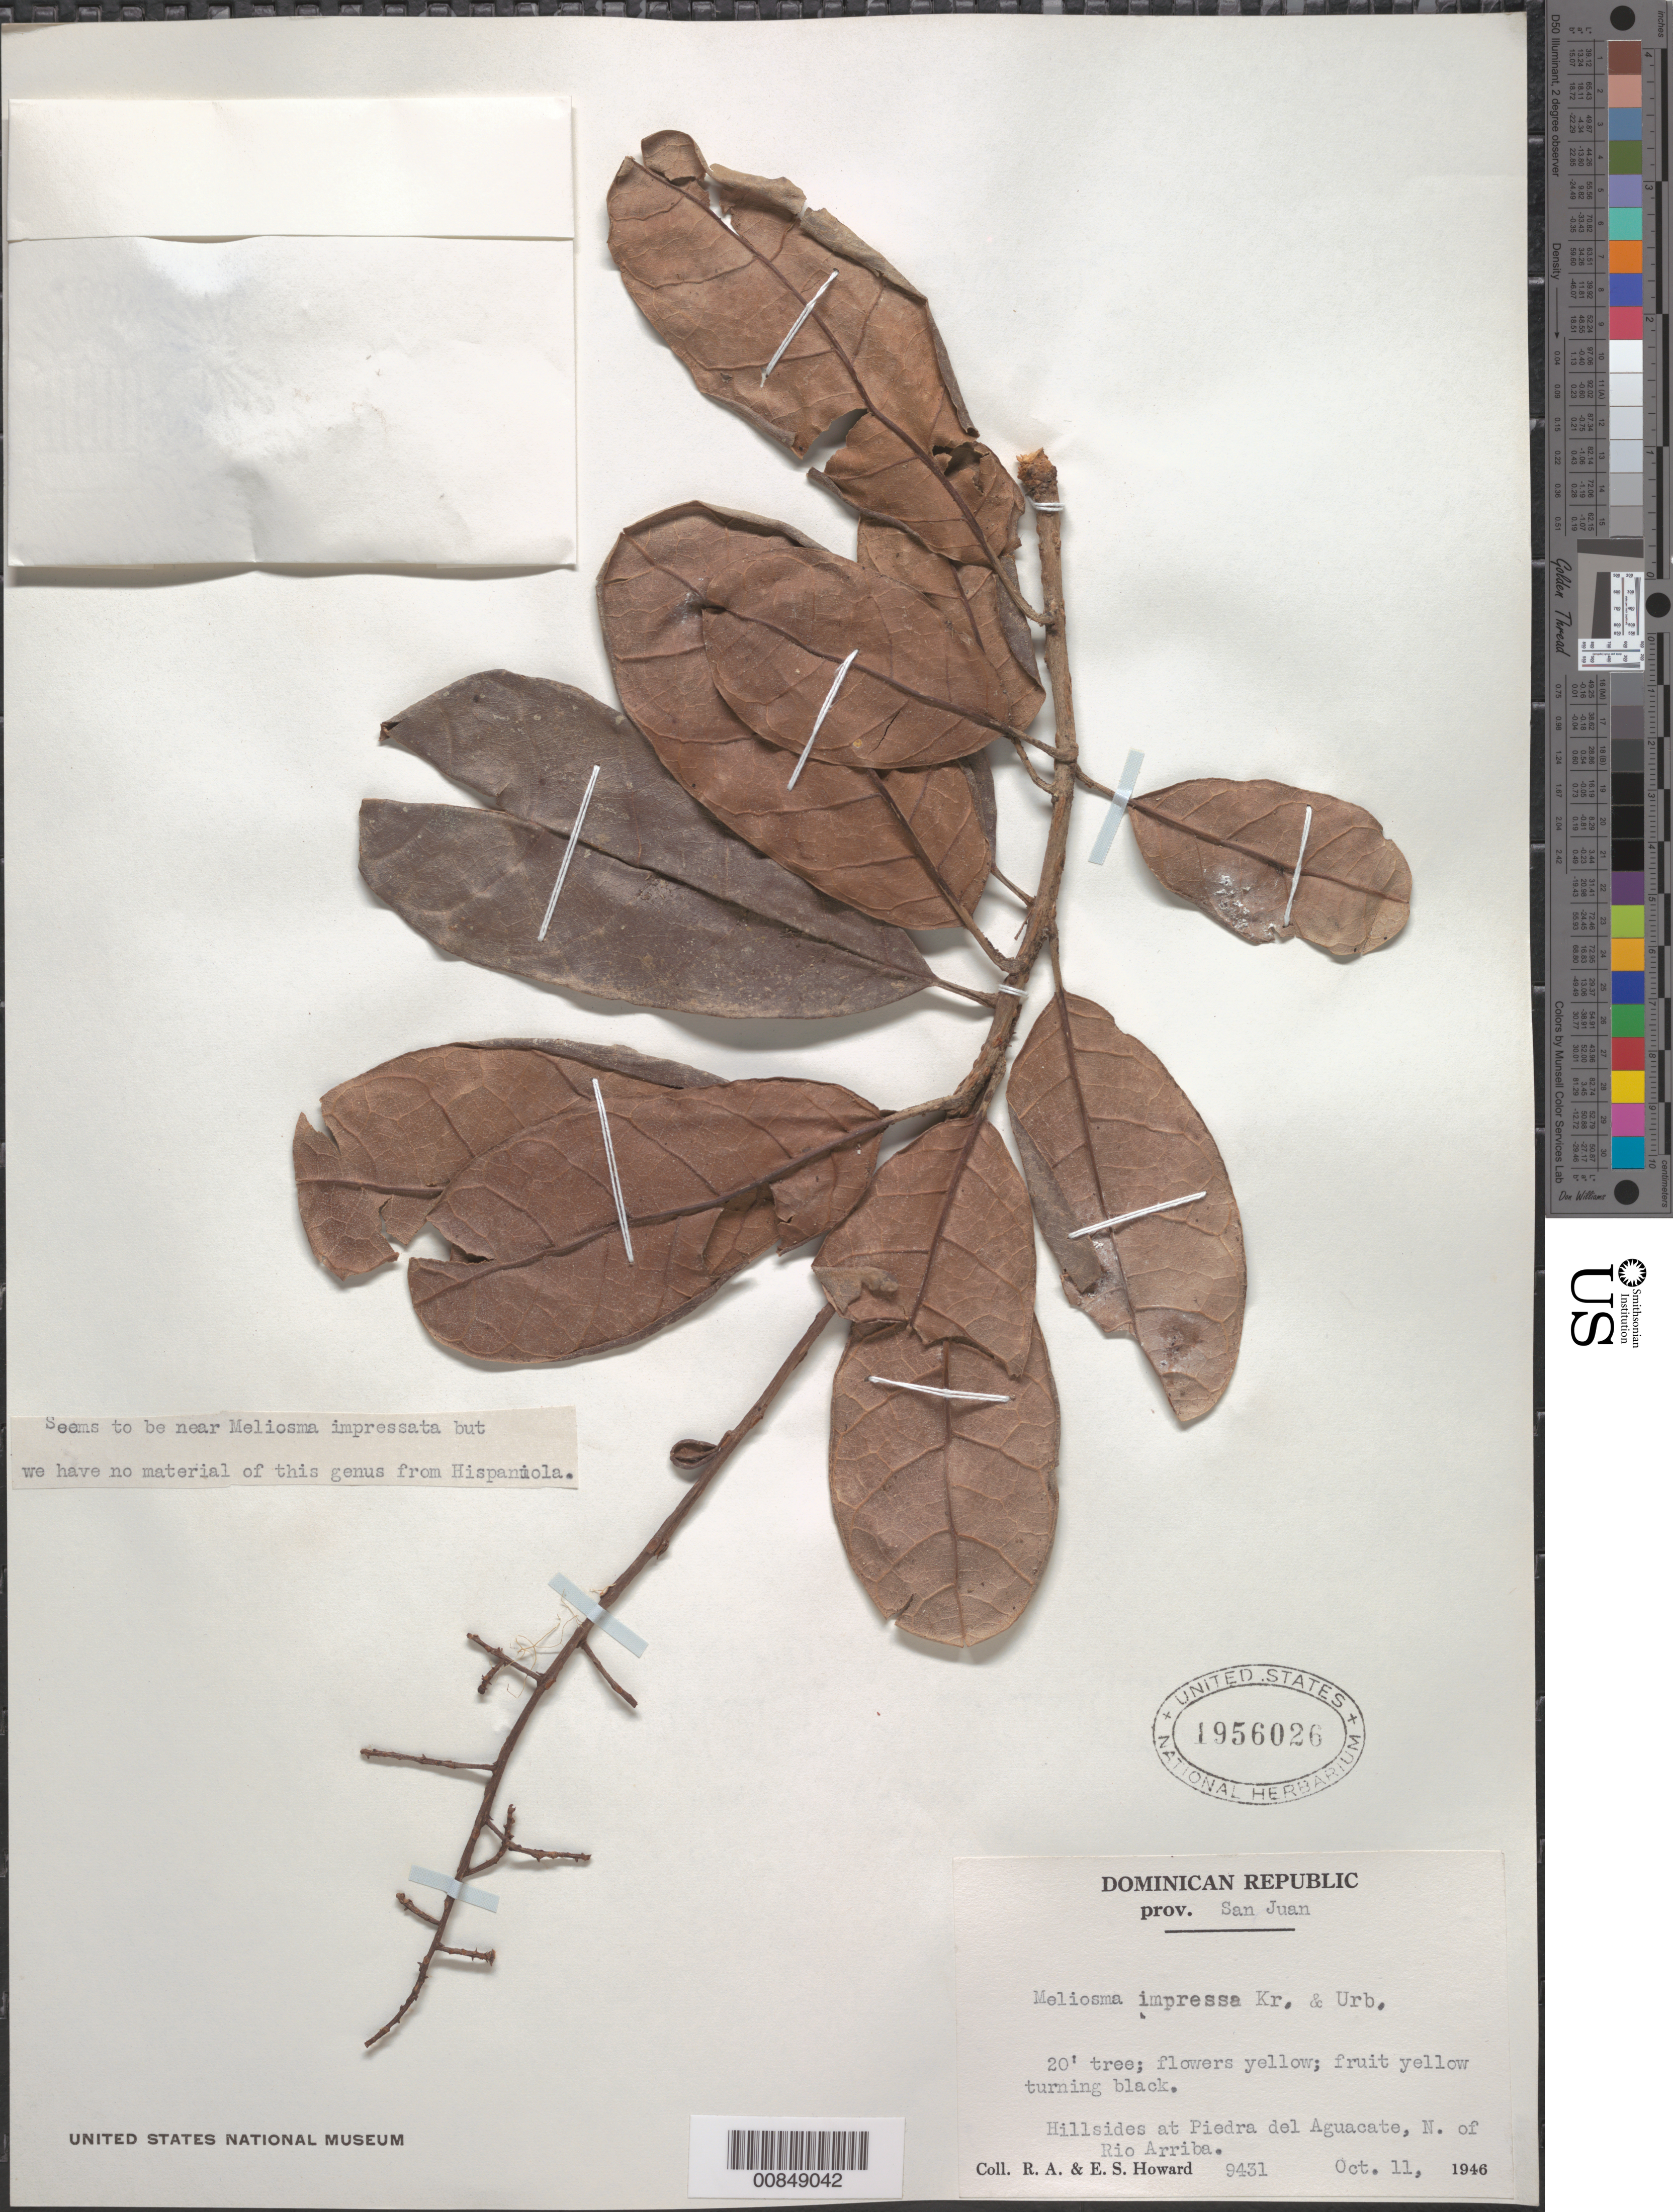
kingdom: Plantae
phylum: Tracheophyta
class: Magnoliopsida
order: Proteales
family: Sabiaceae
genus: Meliosma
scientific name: Meliosma impressa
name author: Krug & Urb.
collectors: R. A. Howard & E. S. Howard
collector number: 9431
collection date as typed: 11 Oct 1946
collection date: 1946-10-11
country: Dominican Republic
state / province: San Juan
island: Hispaniola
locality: At Piedra del Aguacate, N of Rio Arriba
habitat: Hillsides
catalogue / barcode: US 1956026